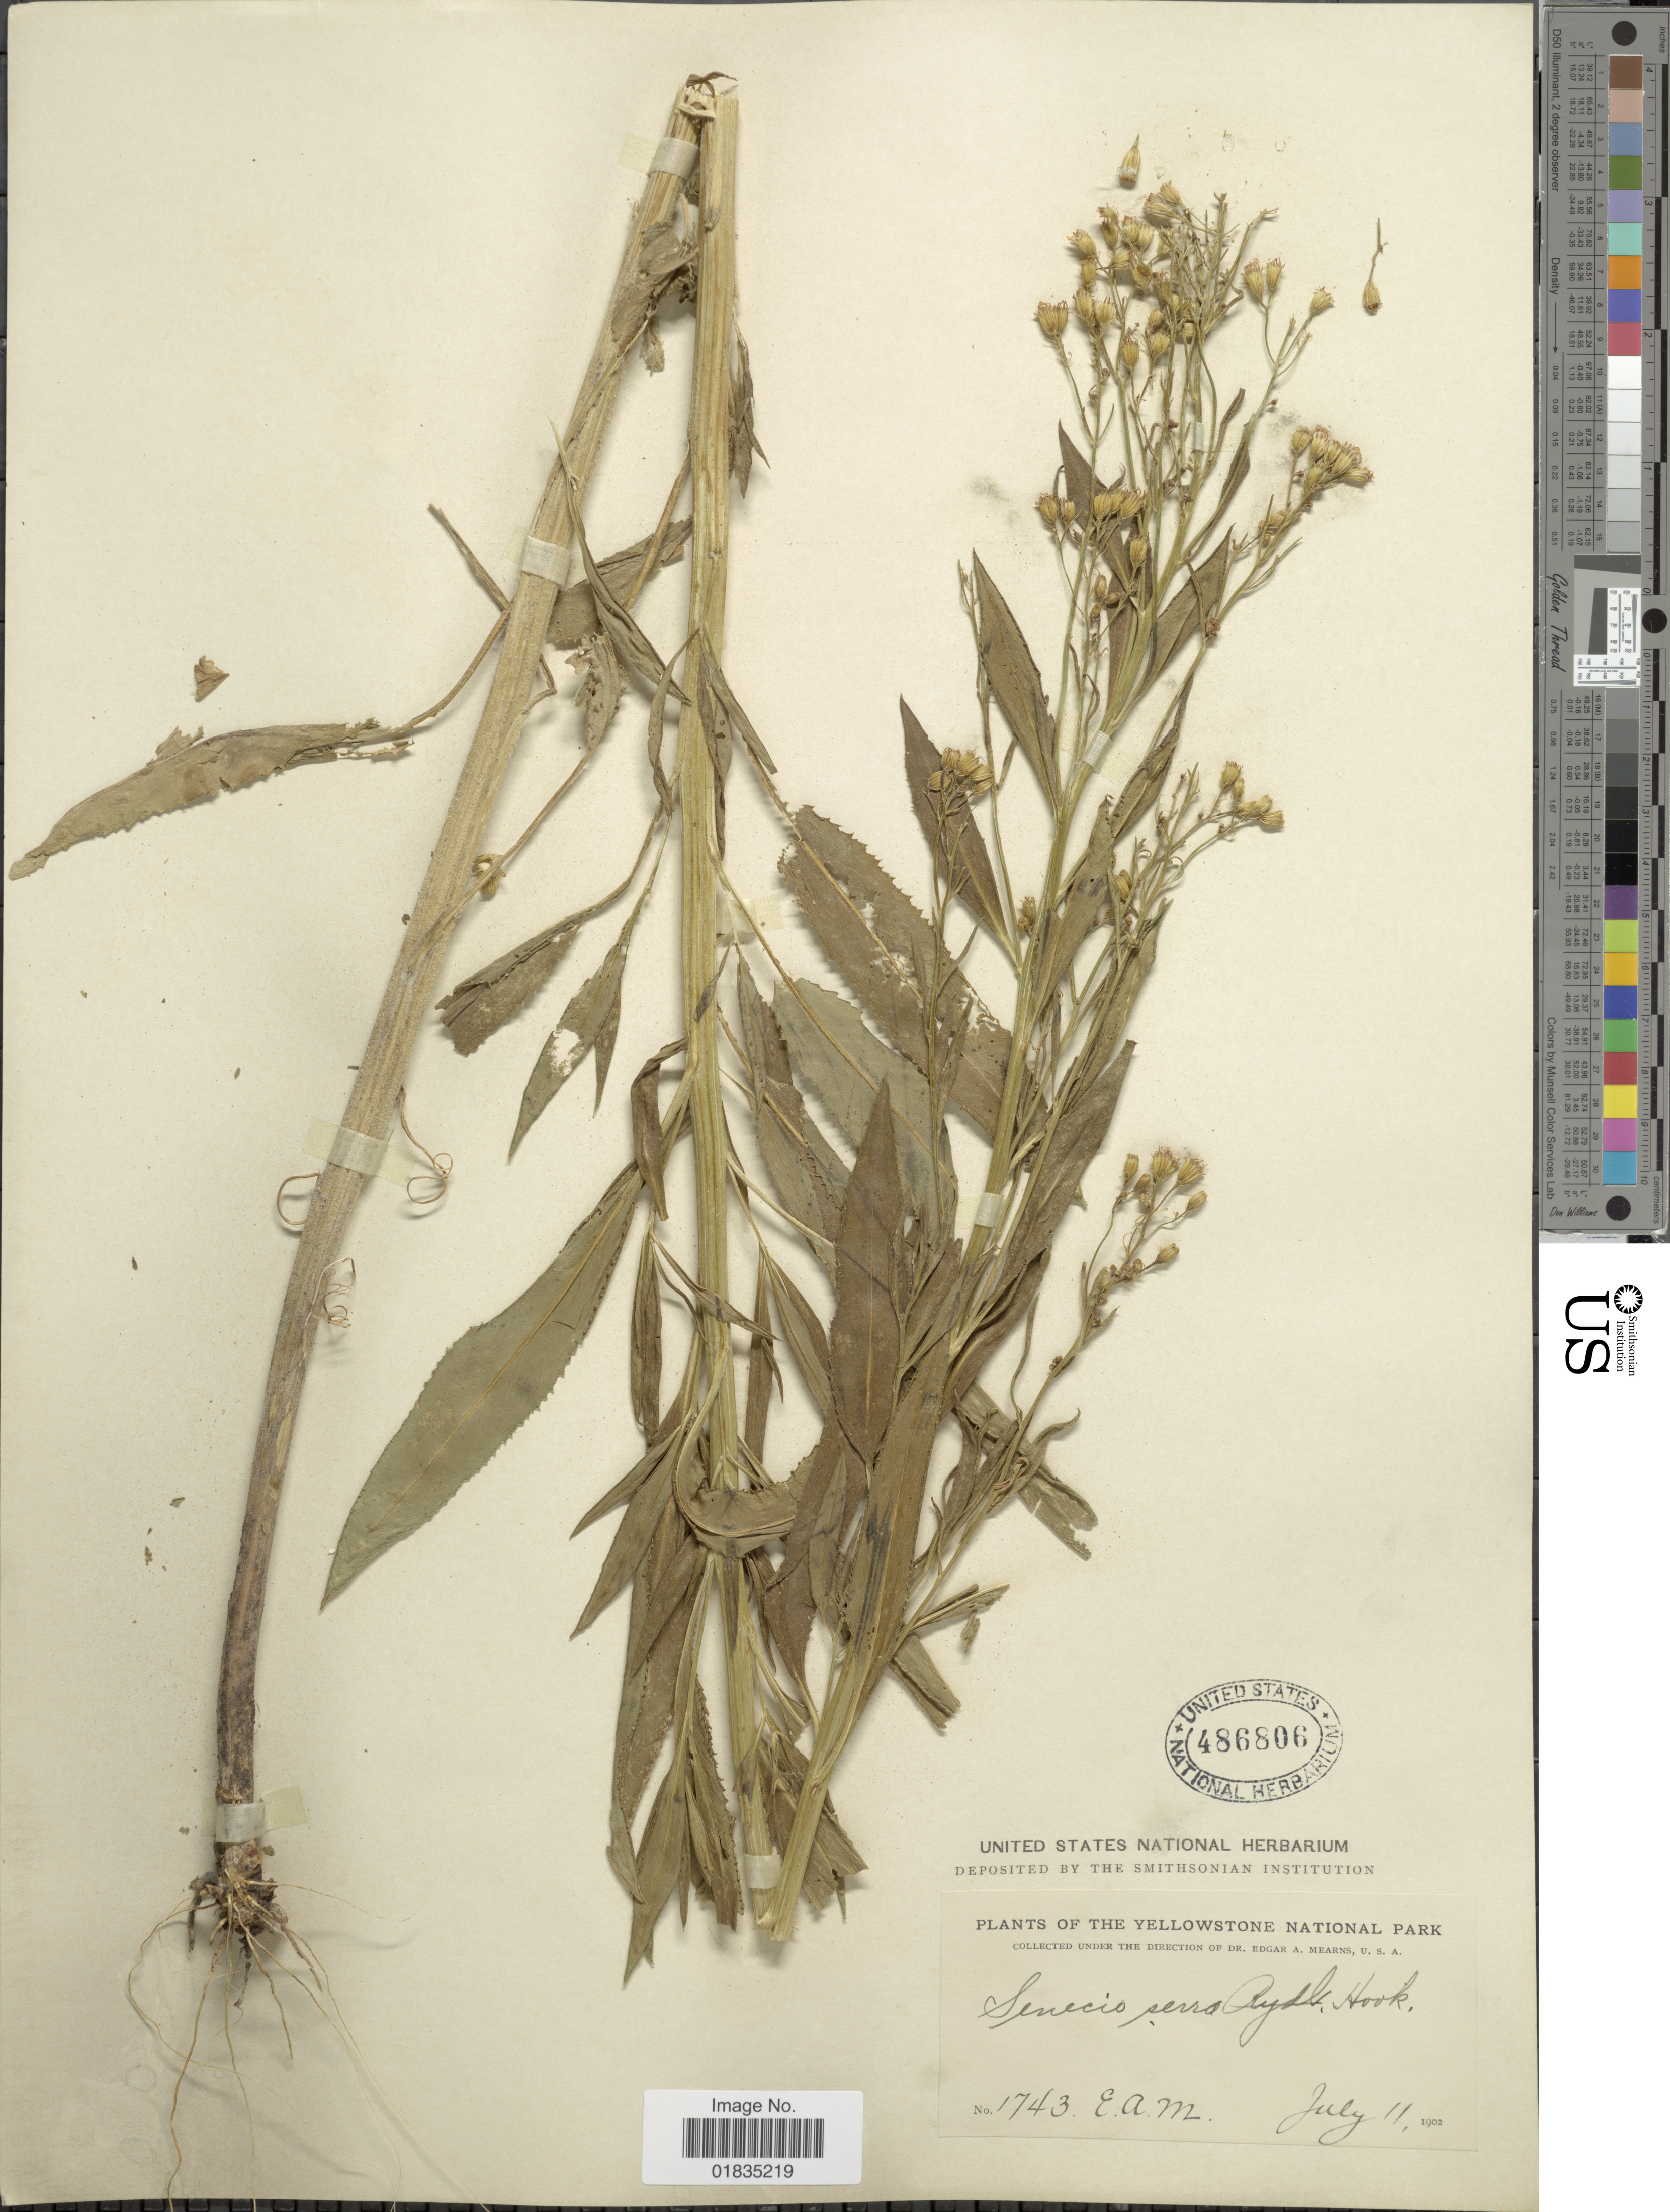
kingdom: Plantae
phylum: Tracheophyta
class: Magnoliopsida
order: Asterales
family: Asteraceae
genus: Senecio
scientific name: Senecio serra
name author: Hook.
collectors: E. A. Mearns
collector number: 1743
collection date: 1902-07-10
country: United States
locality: Yellowstone National Park.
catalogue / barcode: US 486806